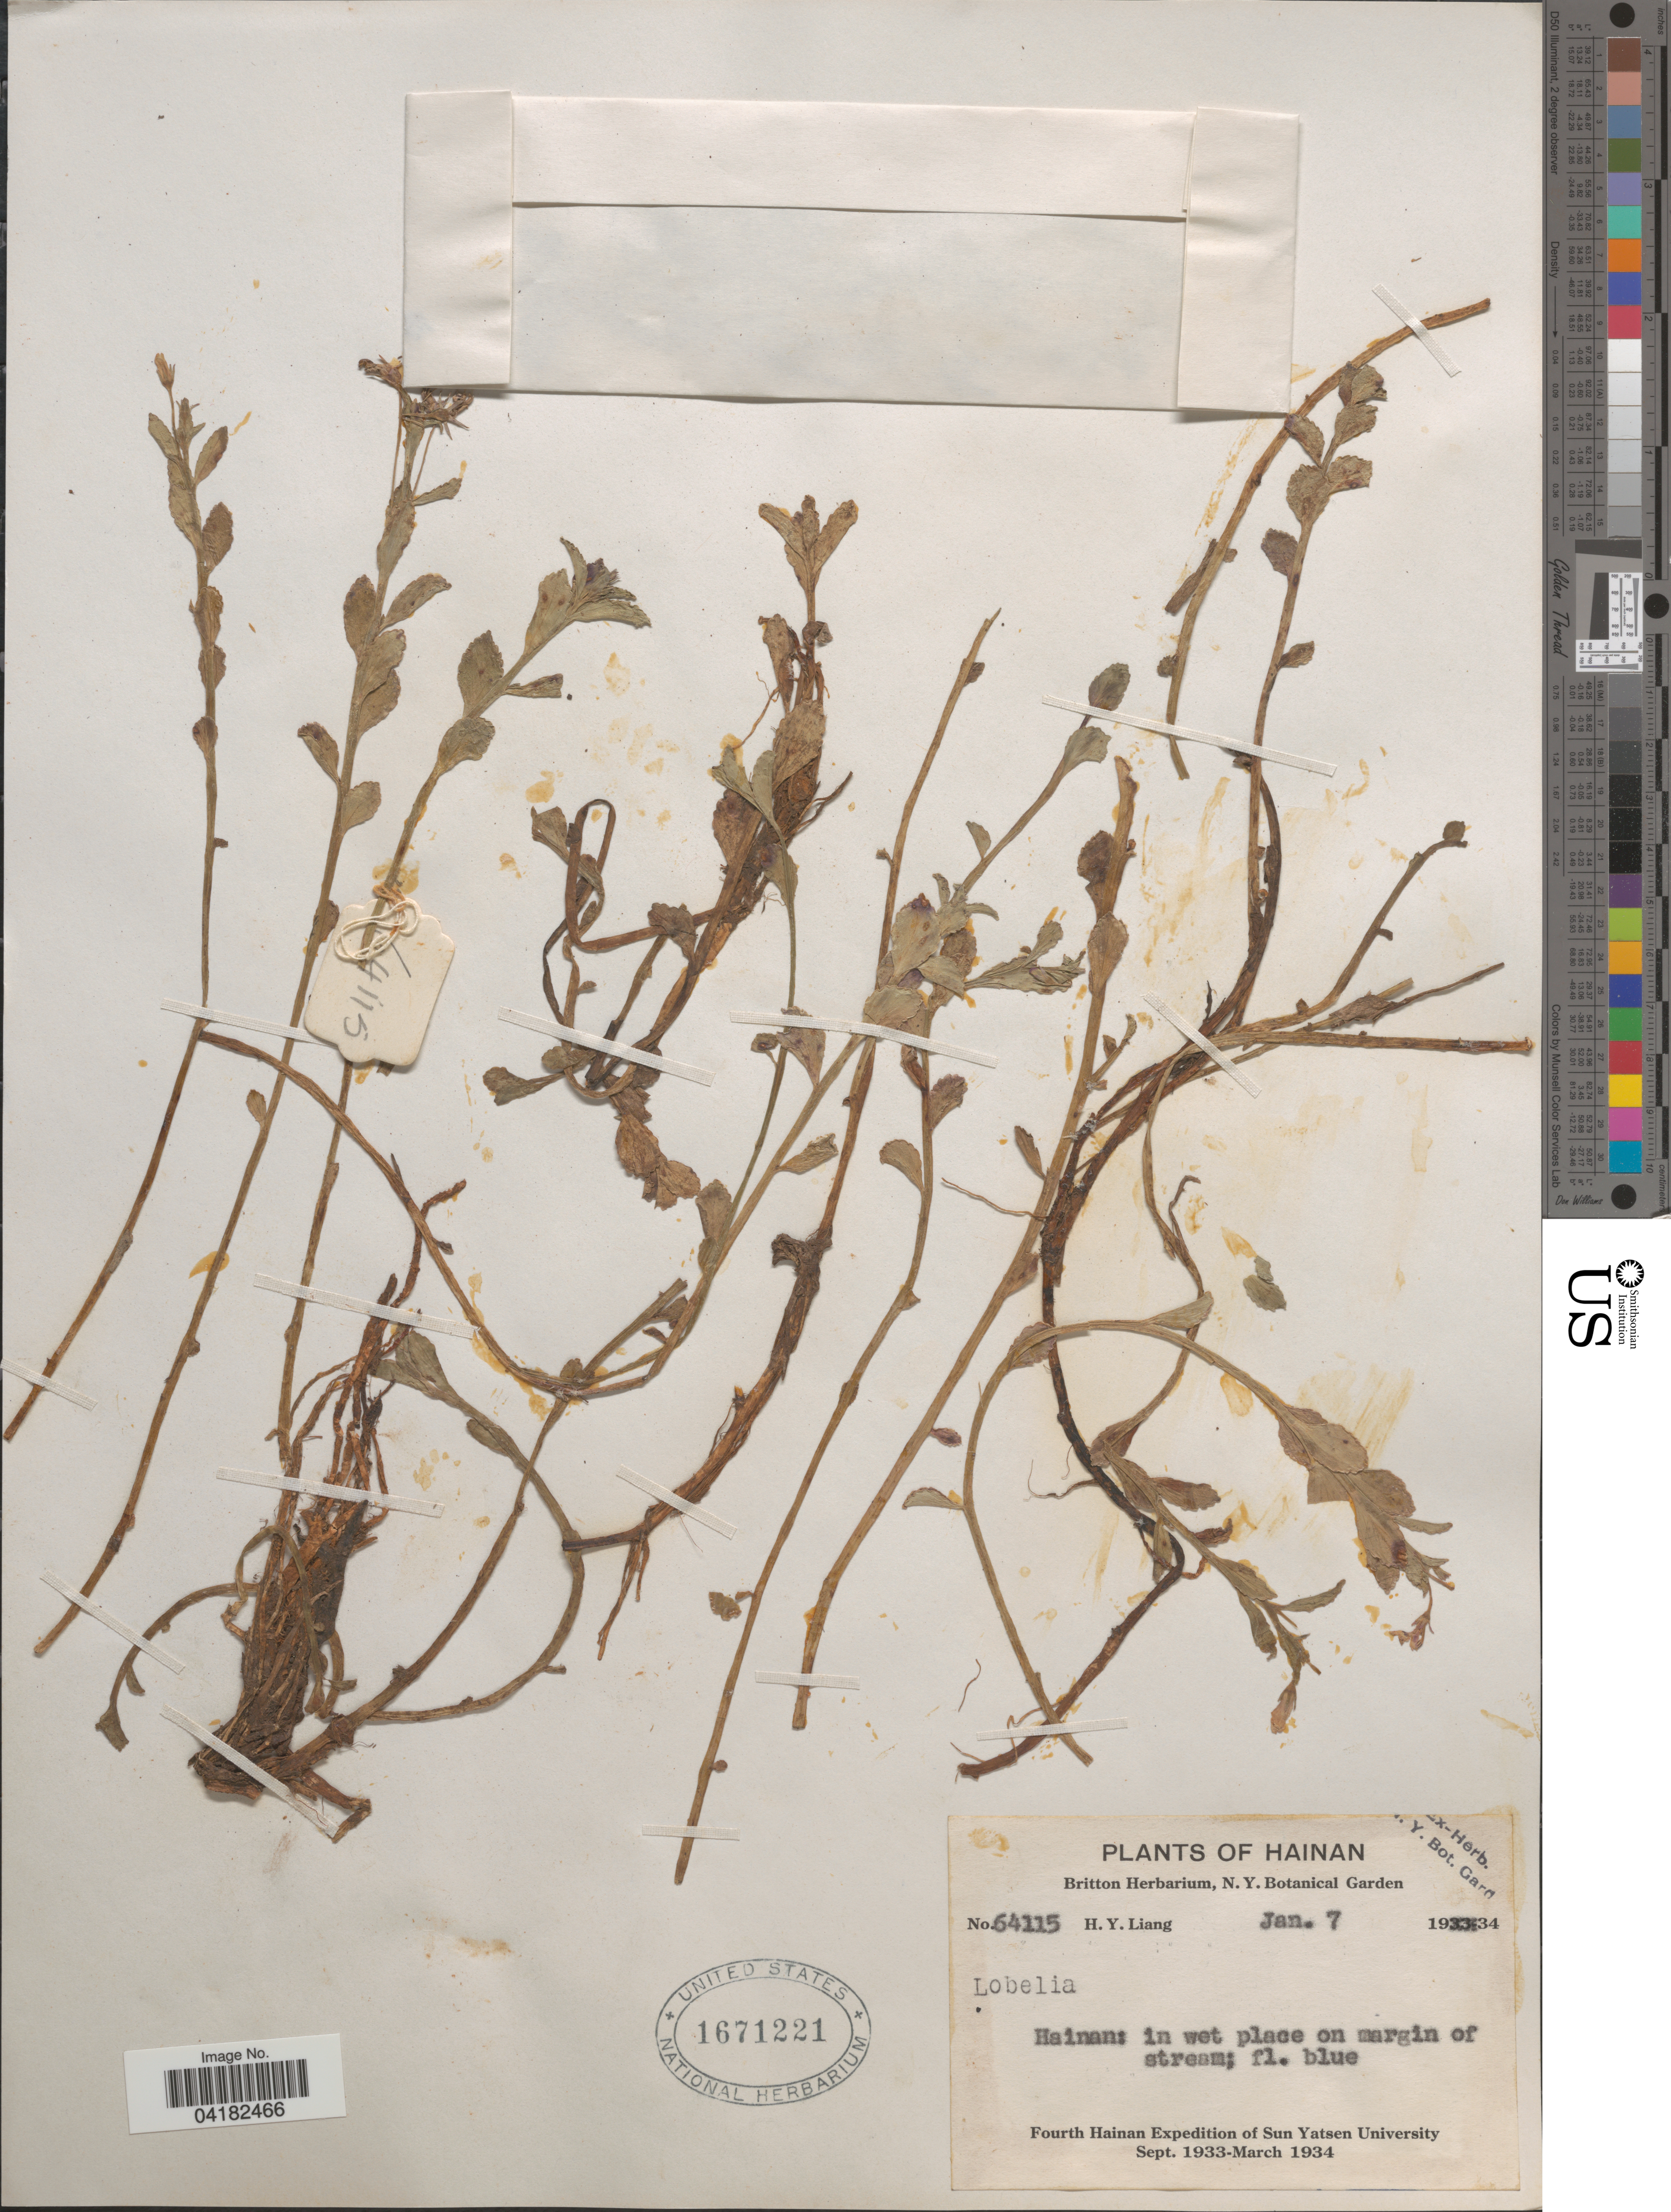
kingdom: Plantae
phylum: Tracheophyta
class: Magnoliopsida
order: Asterales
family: Campanulaceae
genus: Lobelia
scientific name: Lobelia sp.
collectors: H. Y. Liang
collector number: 64115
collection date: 1934-01-07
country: China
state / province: Hainan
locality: Fourth Hainan Expedition of Sun Yatsen University Sept. 1933-March 1934.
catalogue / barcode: US 1671221